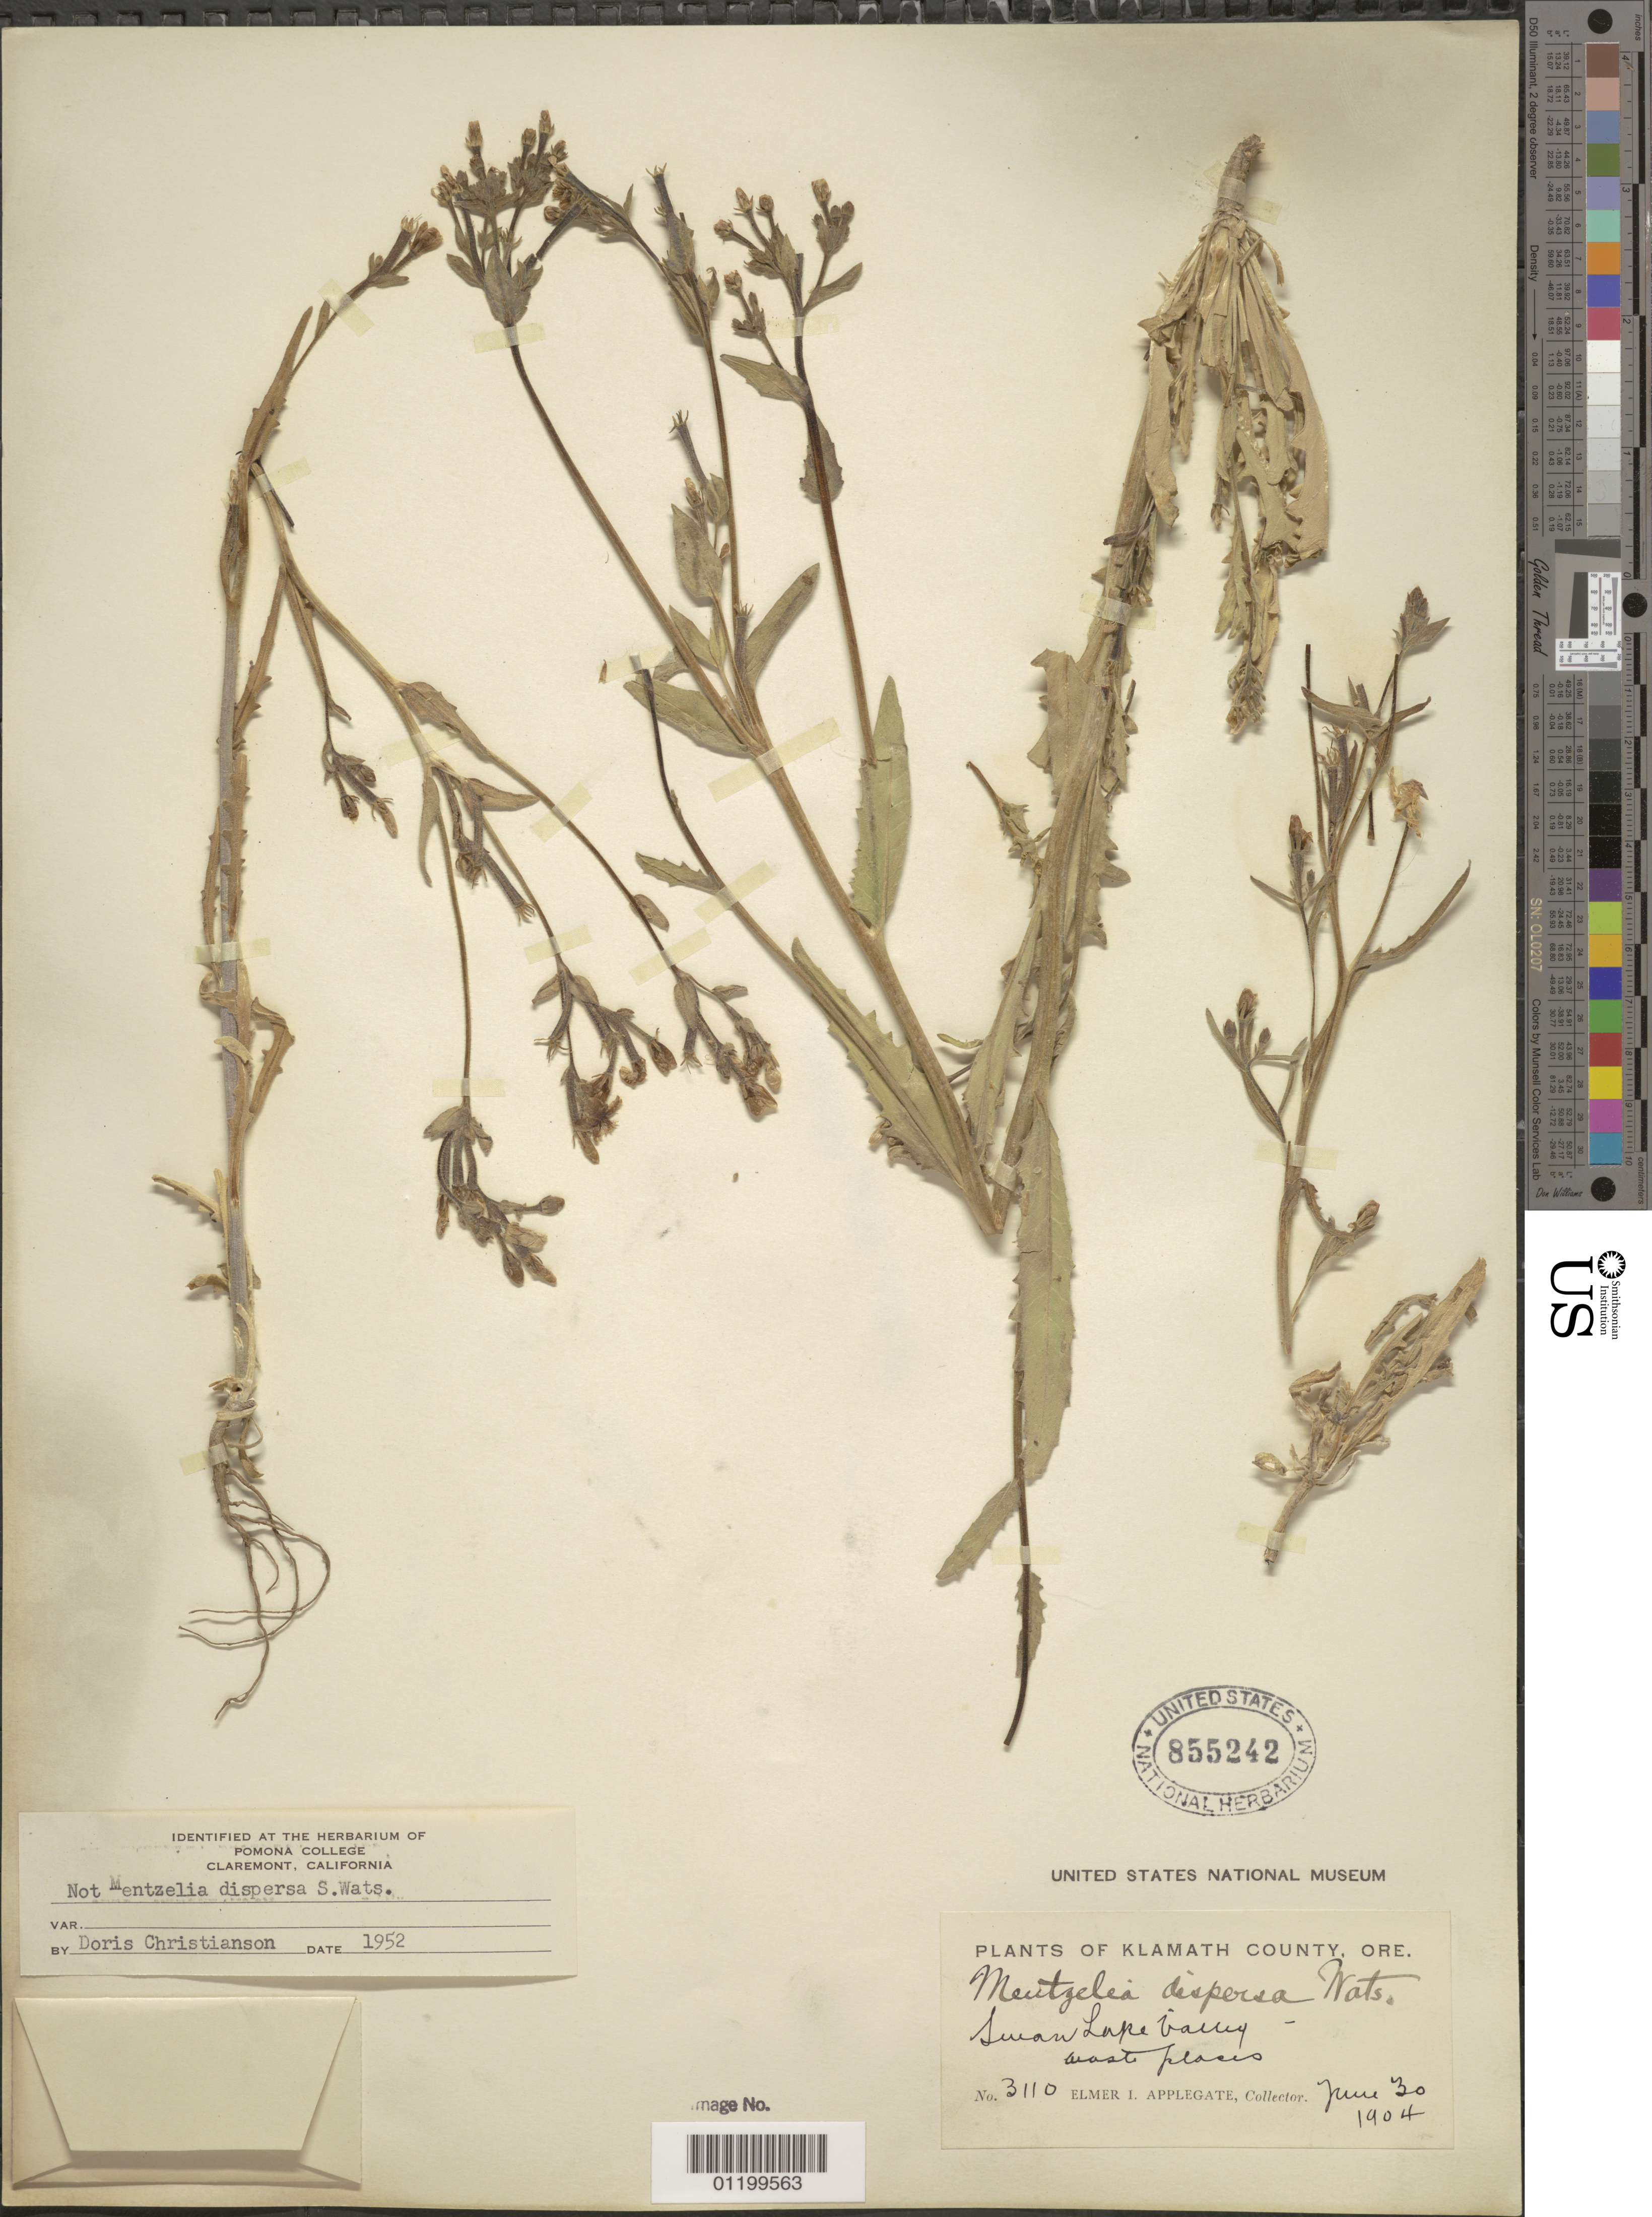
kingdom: Plantae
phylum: Tracheophyta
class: Magnoliopsida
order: Cornales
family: Loasaceae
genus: Mentzelia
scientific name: Mentzelia dispersa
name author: S. Watson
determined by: Christianson, D.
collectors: E. I. Applegate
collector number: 3110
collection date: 1904-06-30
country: United States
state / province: Oregon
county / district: Klamath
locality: Swan Lake Valley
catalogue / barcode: US 855242